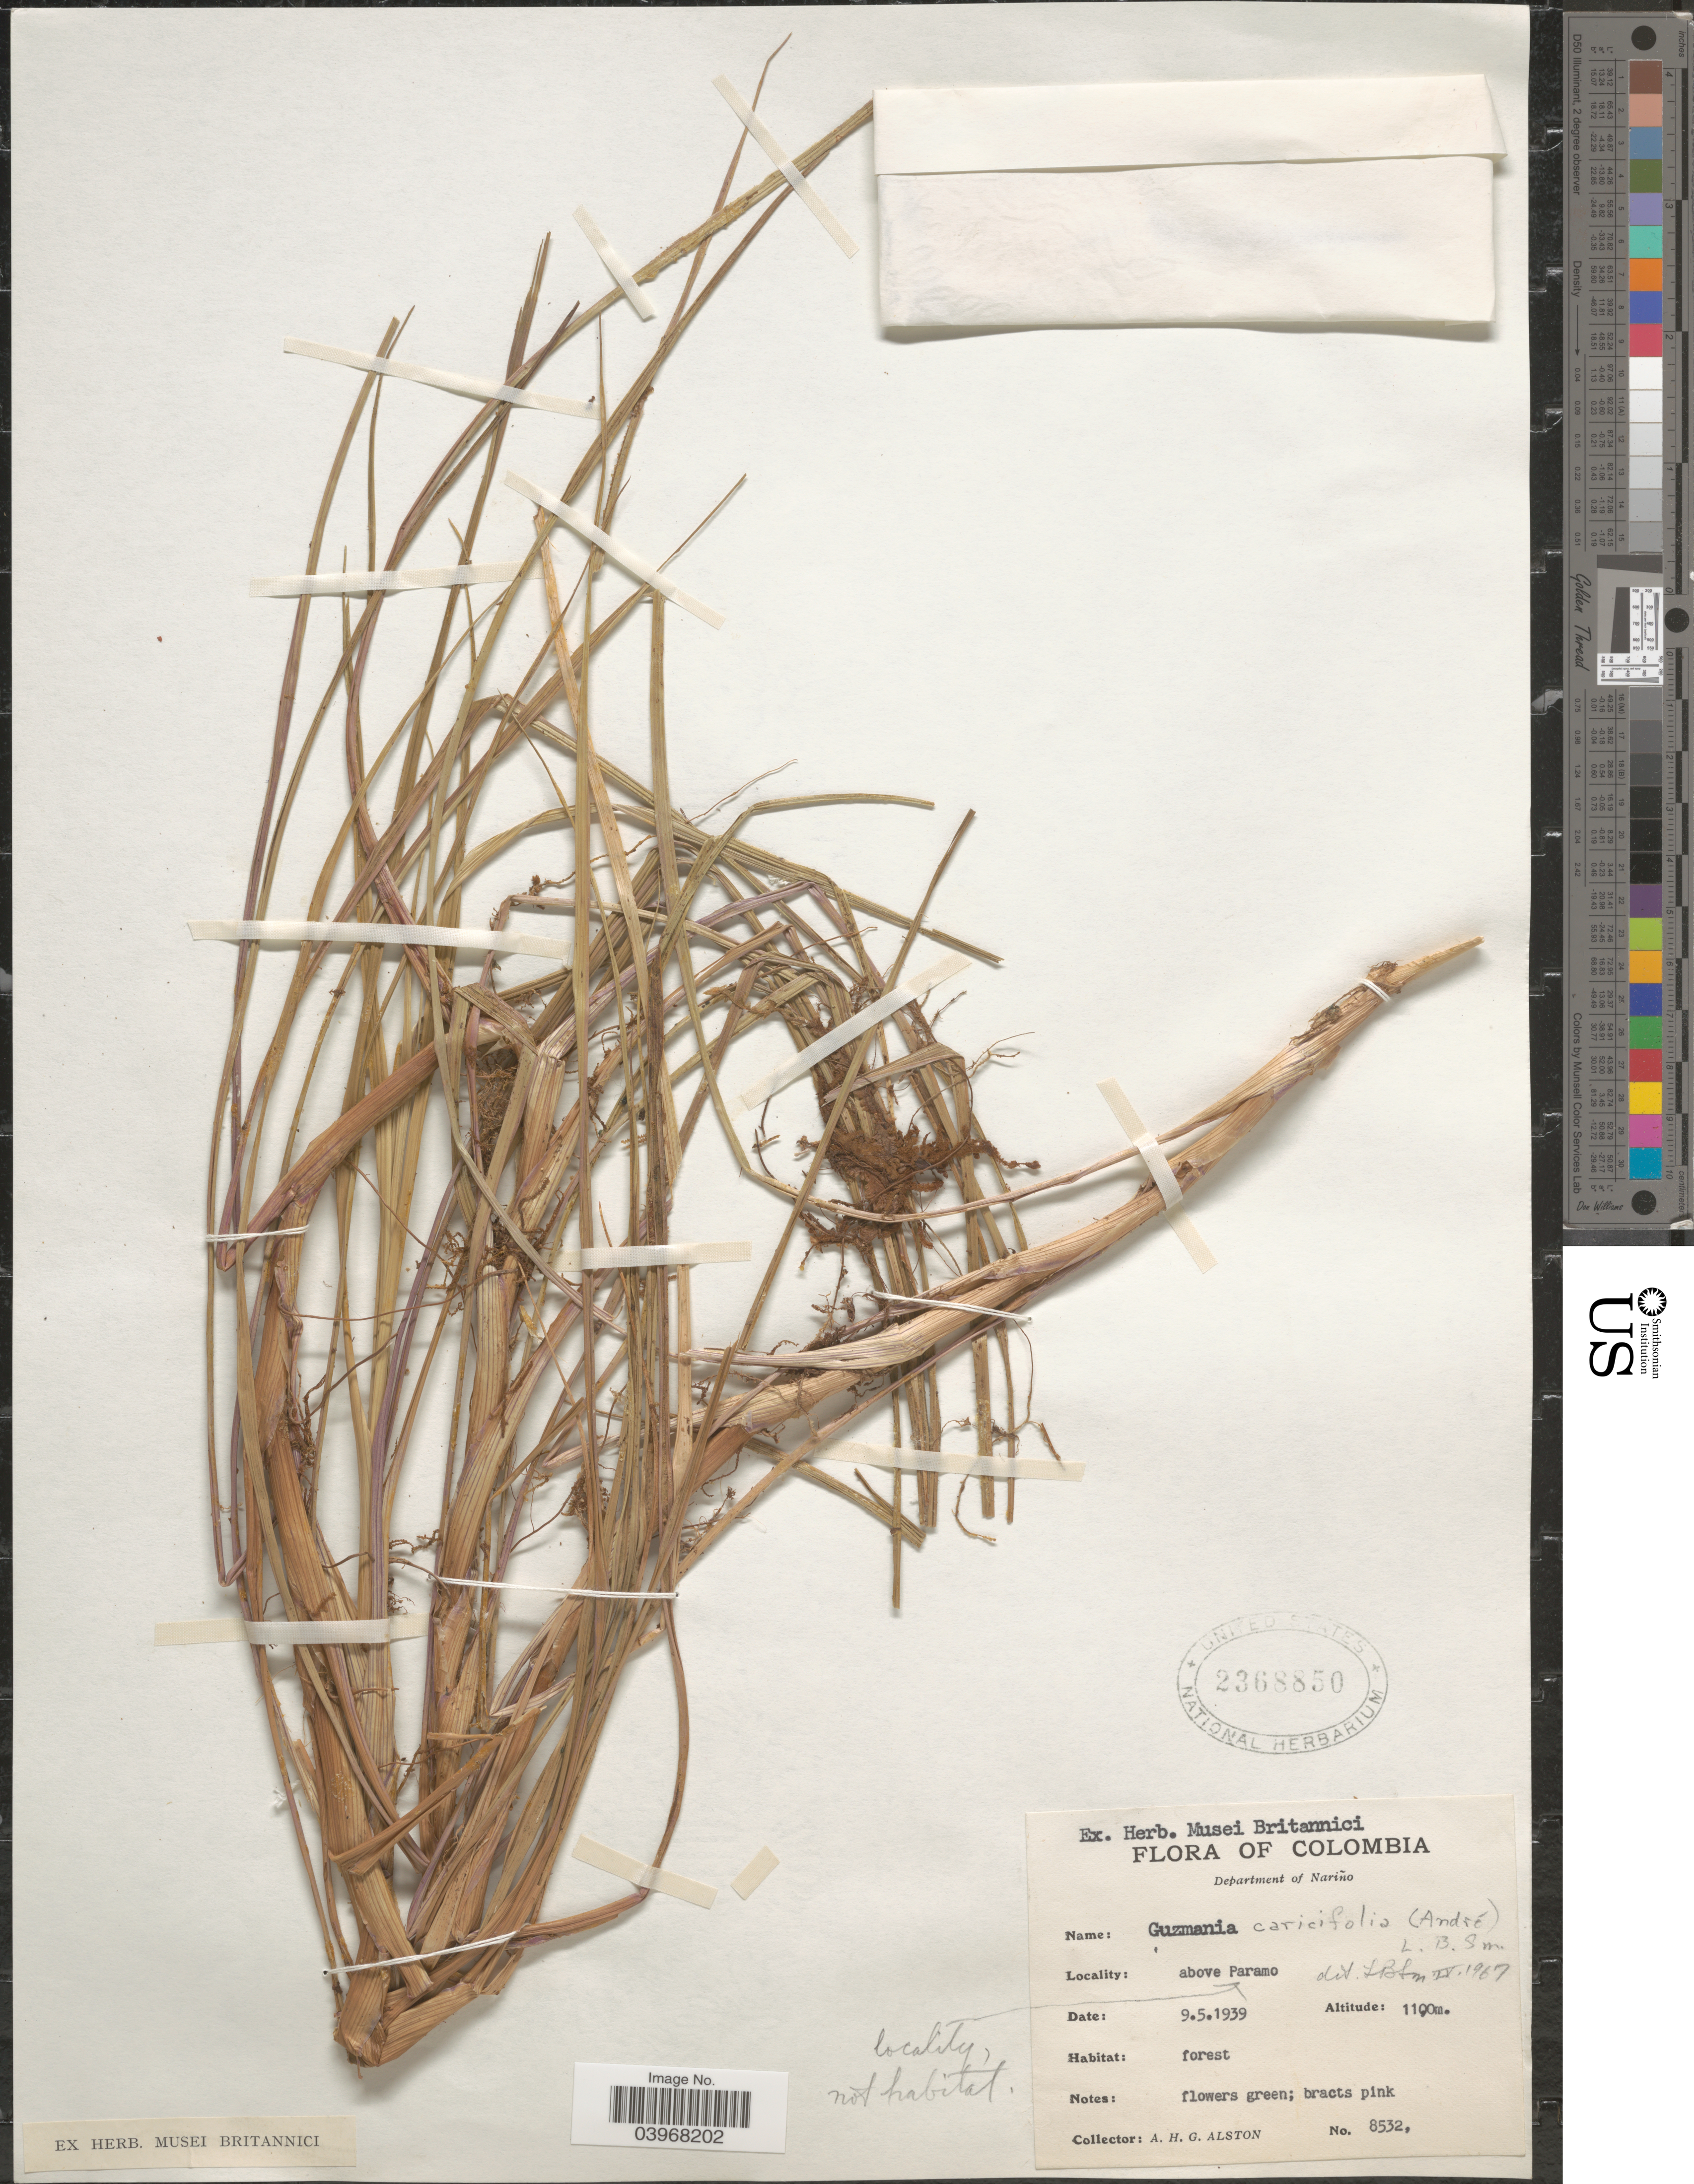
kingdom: Plantae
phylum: Tracheophyta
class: Liliopsida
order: Poales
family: Bromeliaceae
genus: Guzmania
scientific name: Guzmania caricifolia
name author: (André ex Baker) L.B. Sm.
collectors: A. H. Alston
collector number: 8532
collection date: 1939-05-09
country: Colombia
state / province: Nariño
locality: Department of Nariño. Above Paramo.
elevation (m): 1100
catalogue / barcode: US 2368850